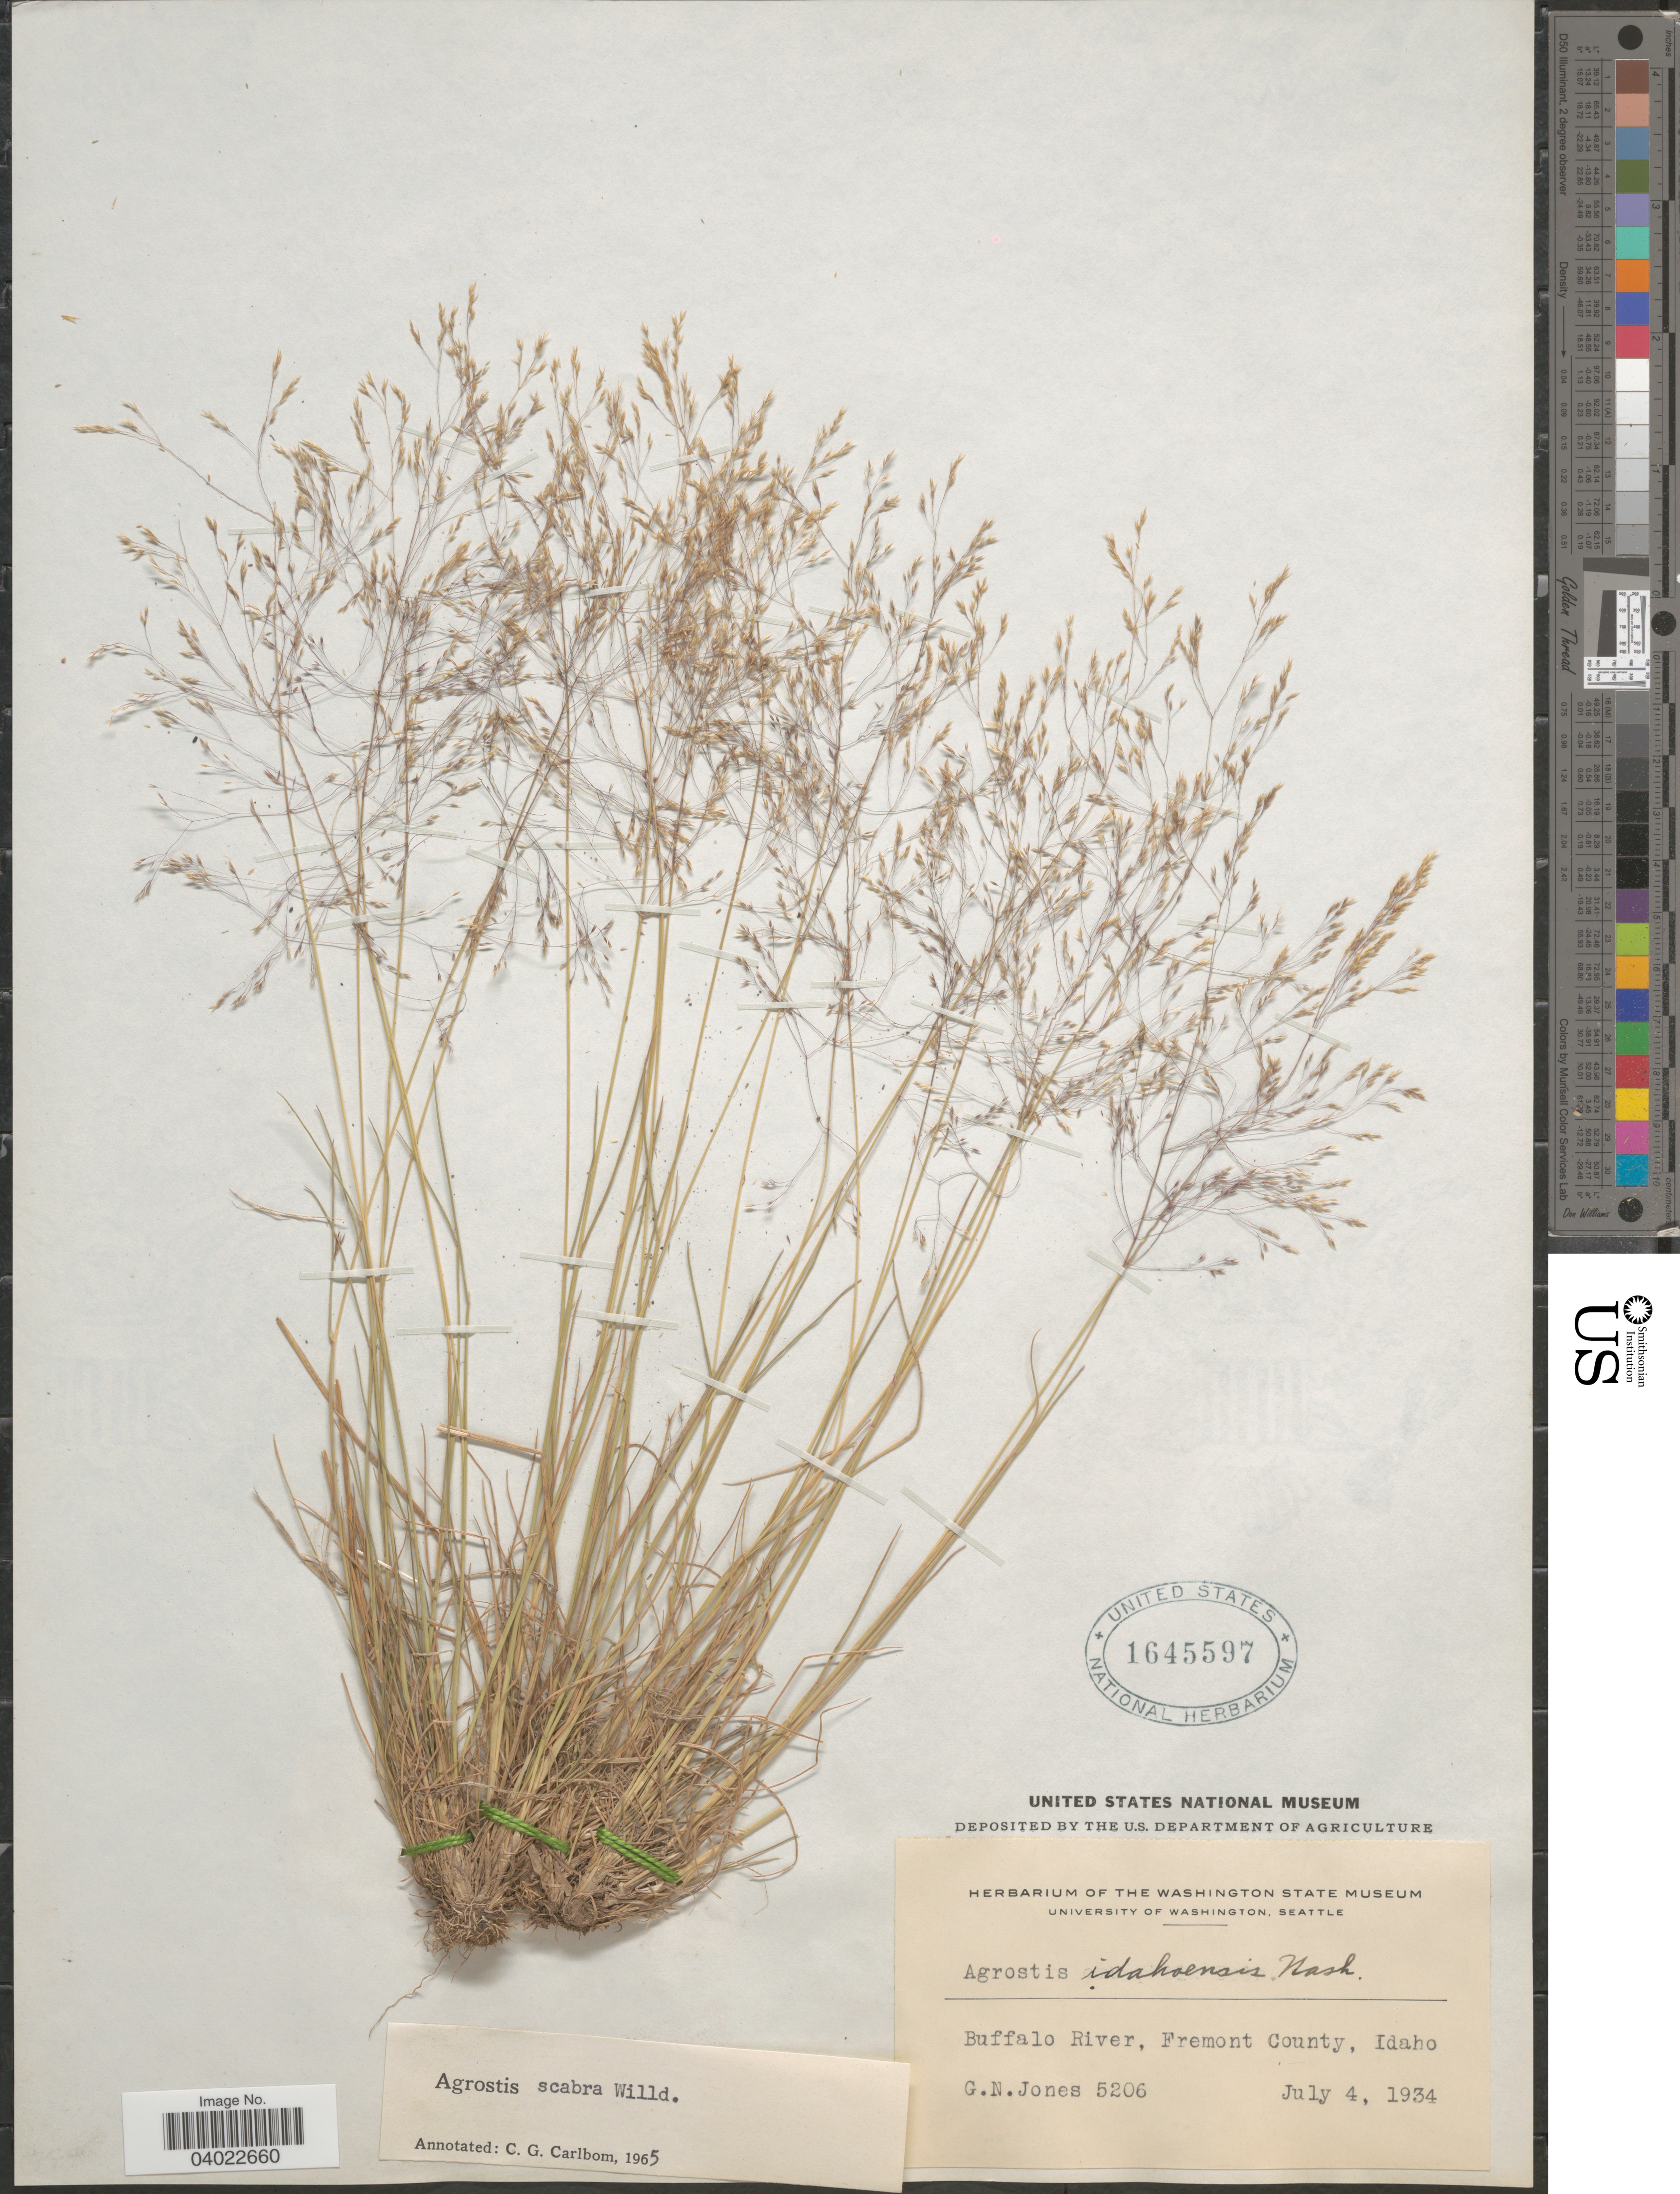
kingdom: Plantae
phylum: Tracheophyta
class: Liliopsida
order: Poales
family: Poaceae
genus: Agrostis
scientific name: Agrostis scabra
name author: Willd.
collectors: G. N. Jones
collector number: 5206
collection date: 1934-07-04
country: United States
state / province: Idaho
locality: Buffalo River, Fremont County.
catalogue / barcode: US 1645597